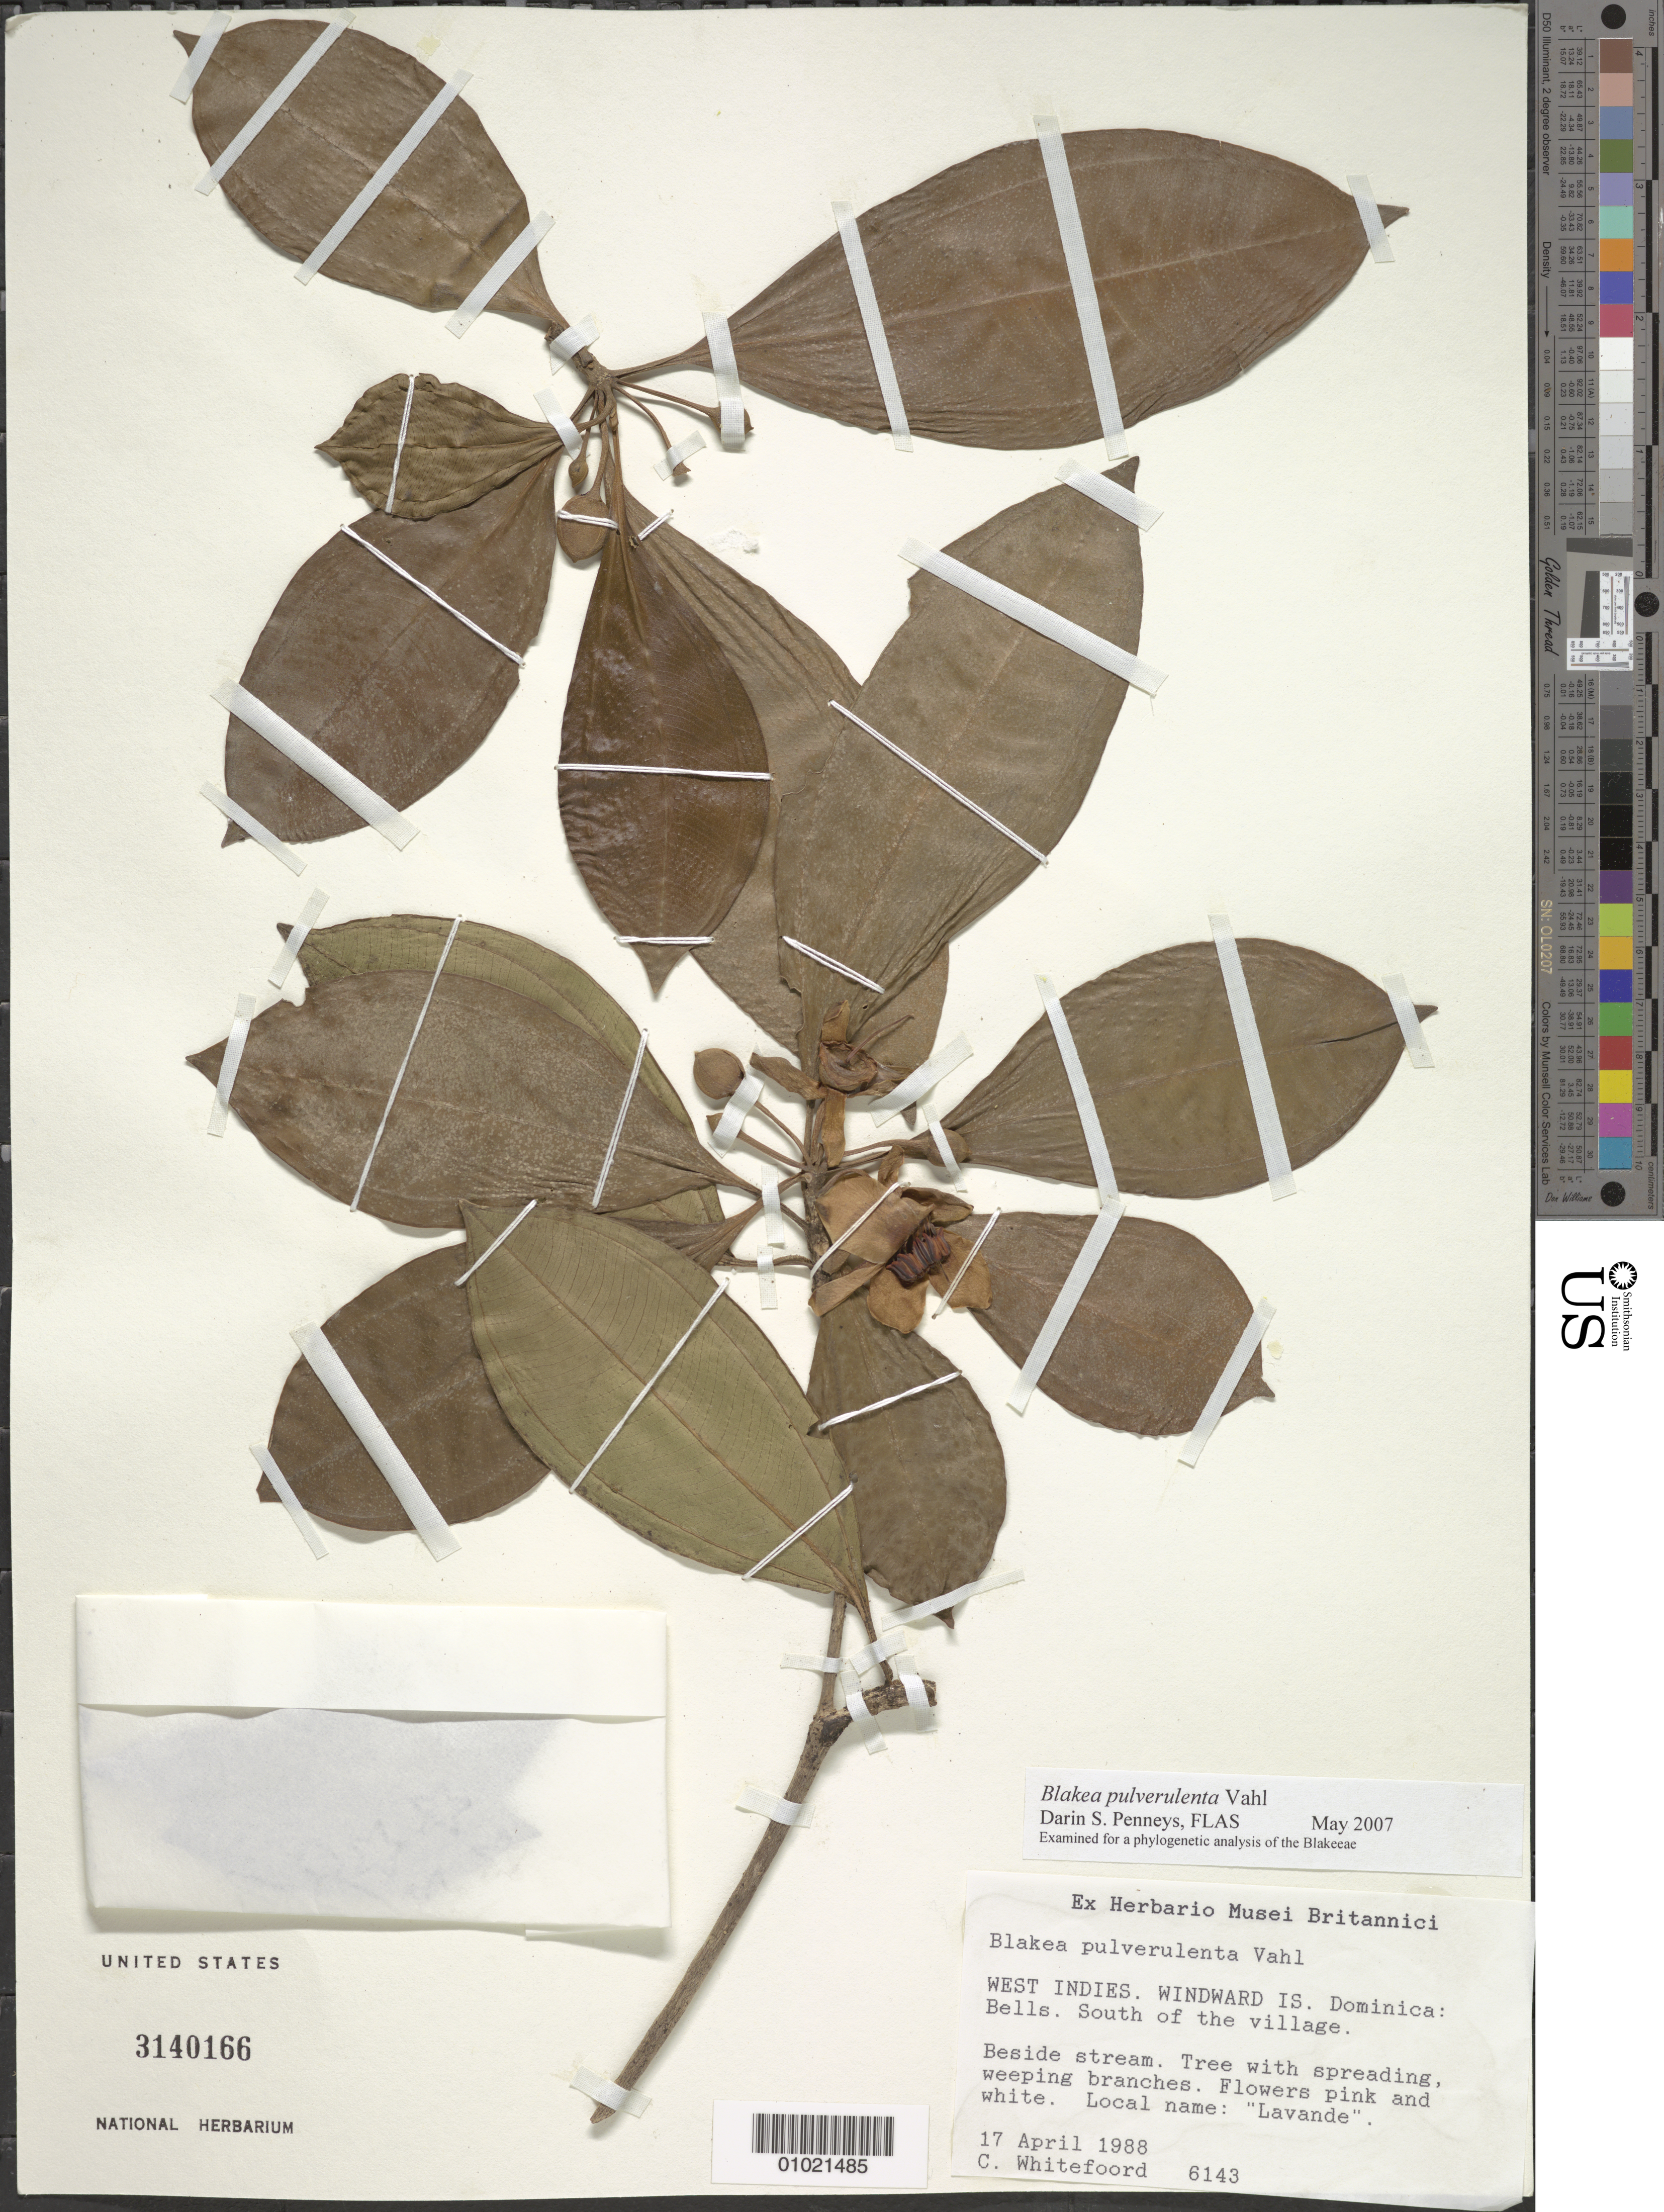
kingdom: Plantae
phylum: Tracheophyta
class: Magnoliopsida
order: Myrtales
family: Melastomataceae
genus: Blakea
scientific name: Blakea pulverulenta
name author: Vahl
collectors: C. Whitefoord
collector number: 6143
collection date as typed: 17 Apr 1988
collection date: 1988-04-17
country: Dominica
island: Dominica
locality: West Indies. Windward is. Dominica: Bells. South of the village.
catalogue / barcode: US 3140166